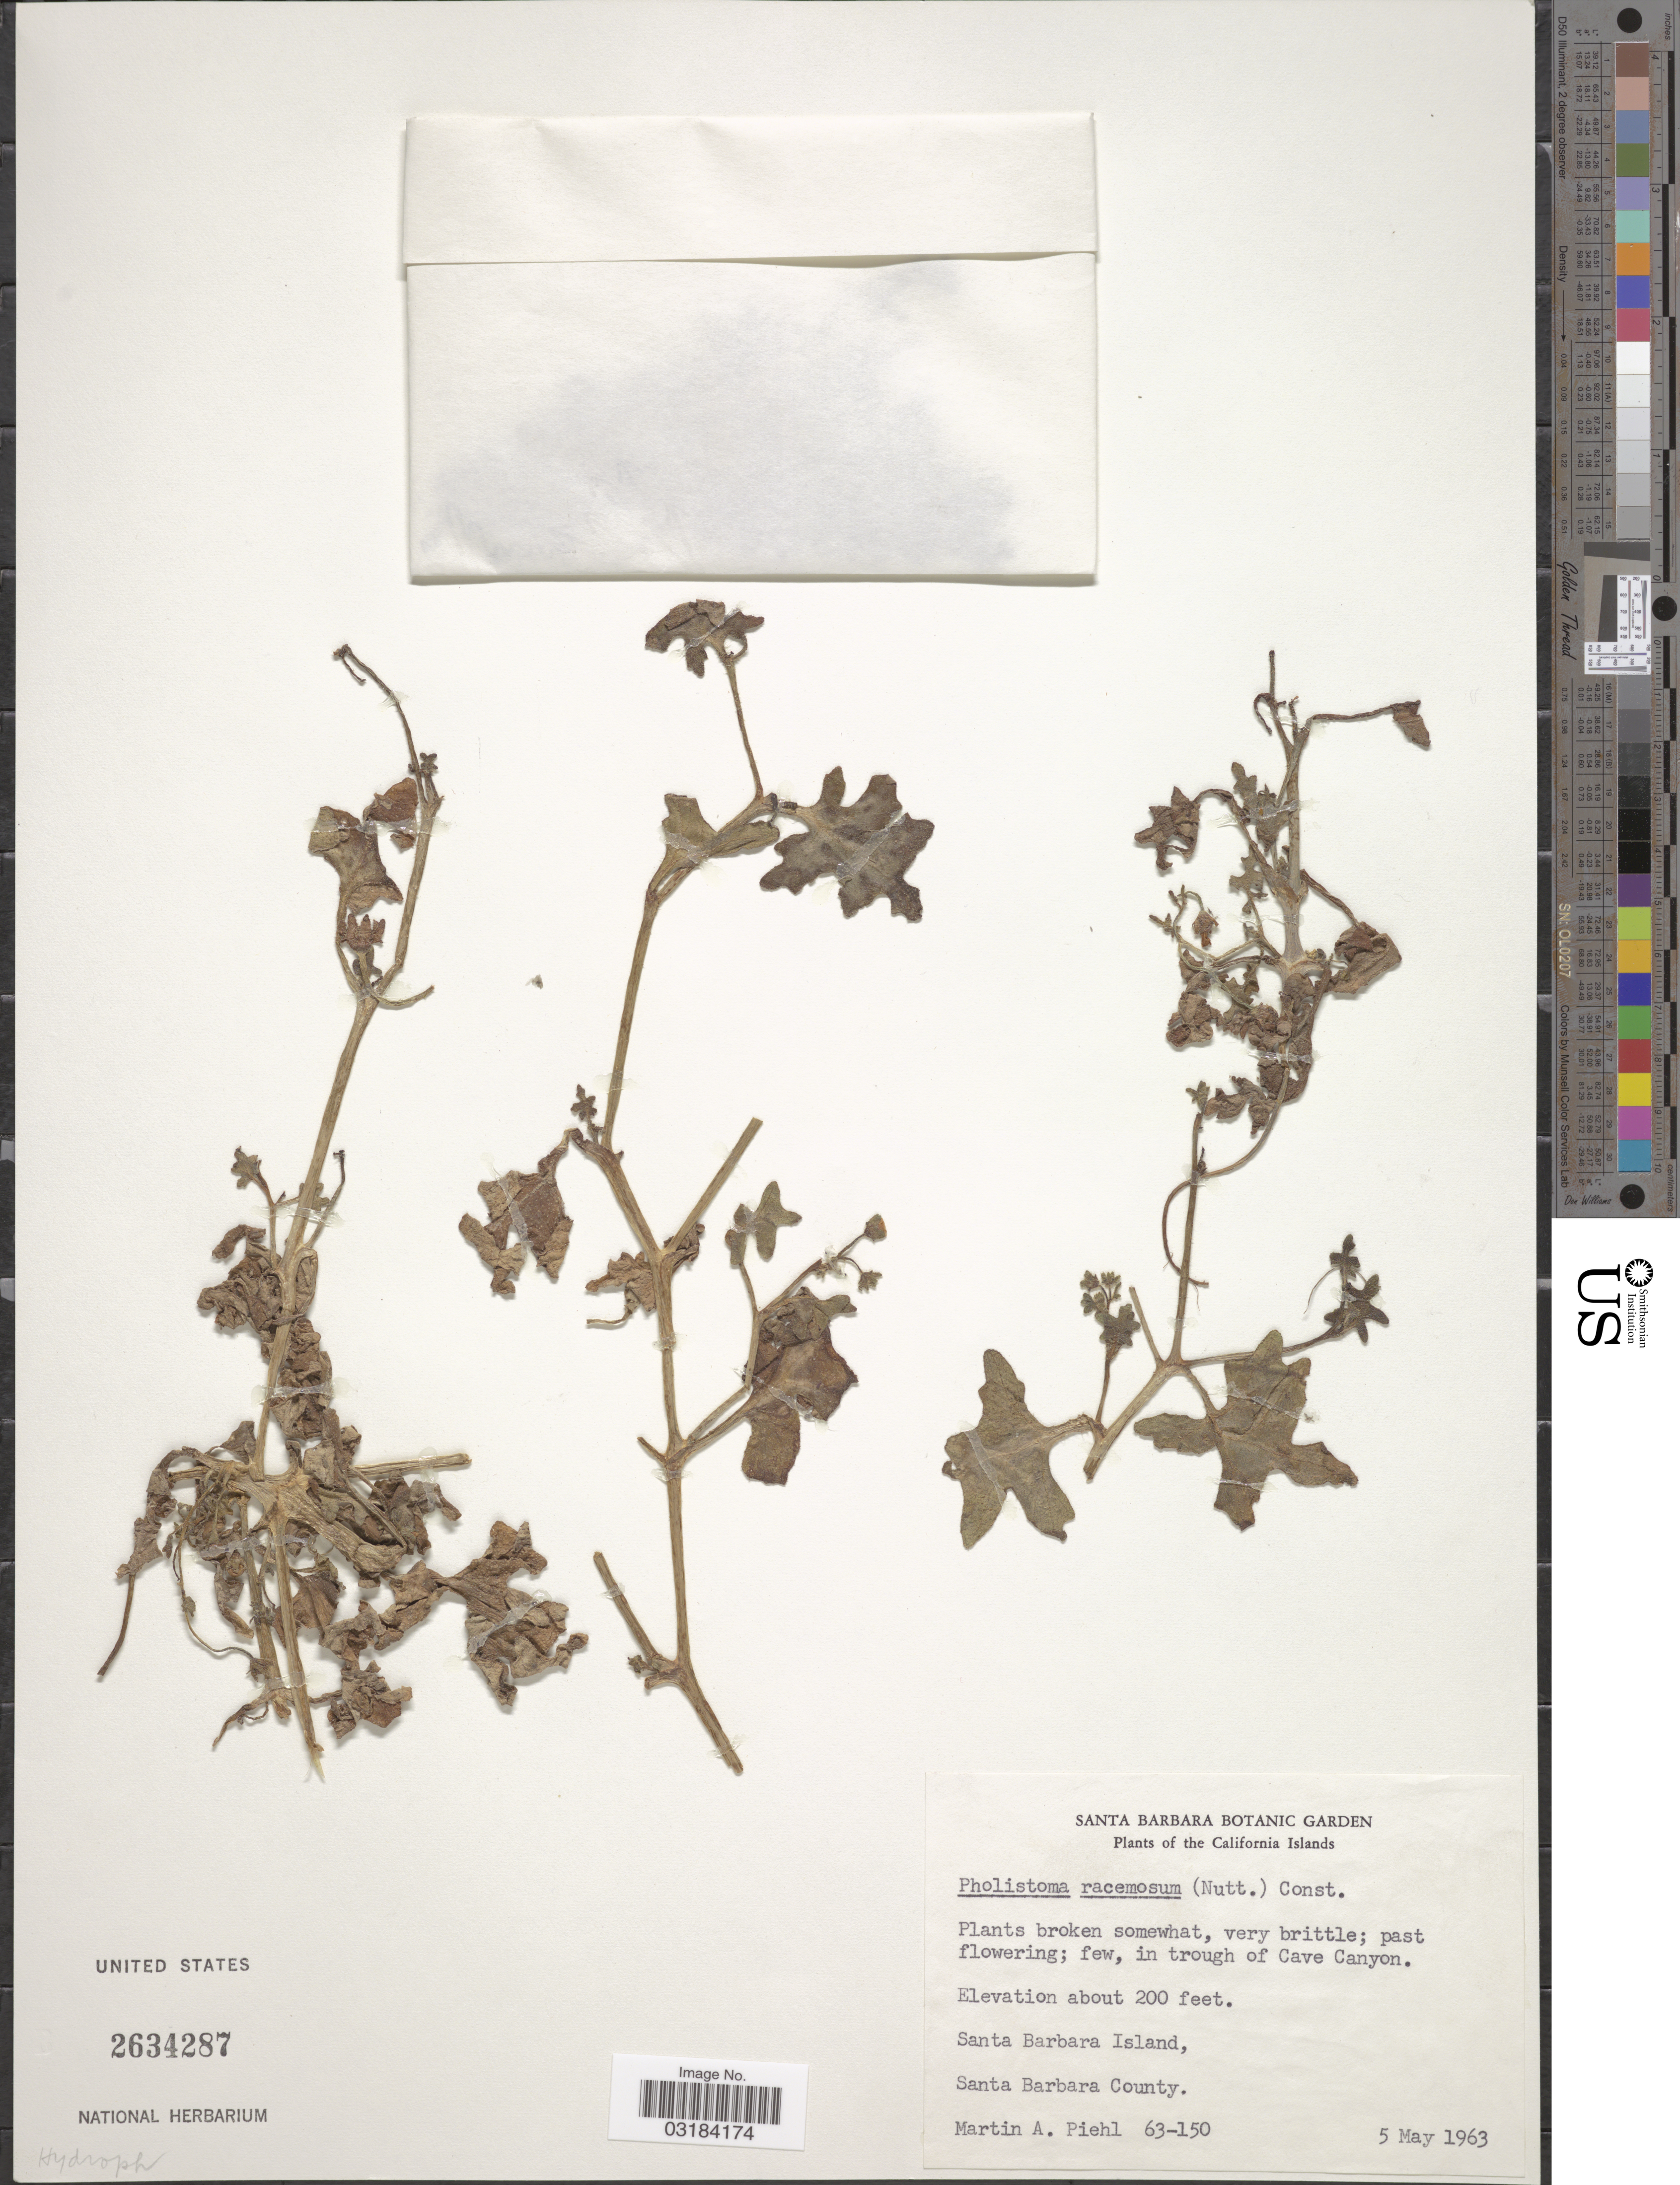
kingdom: Plantae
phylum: Tracheophyta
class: Magnoliopsida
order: Boraginales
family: Hydrophyllaceae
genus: Pholistoma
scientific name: Pholistoma racemosum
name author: (Nutt. ex A. Gray) Constance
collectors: M. Piehl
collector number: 63-150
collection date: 1963-05-05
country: United States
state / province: California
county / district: Santa Barbara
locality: California Islands. In trough of Cave Canyon. Santa Barbara Island, Santa Barbara County.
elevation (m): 61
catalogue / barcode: US 2634287